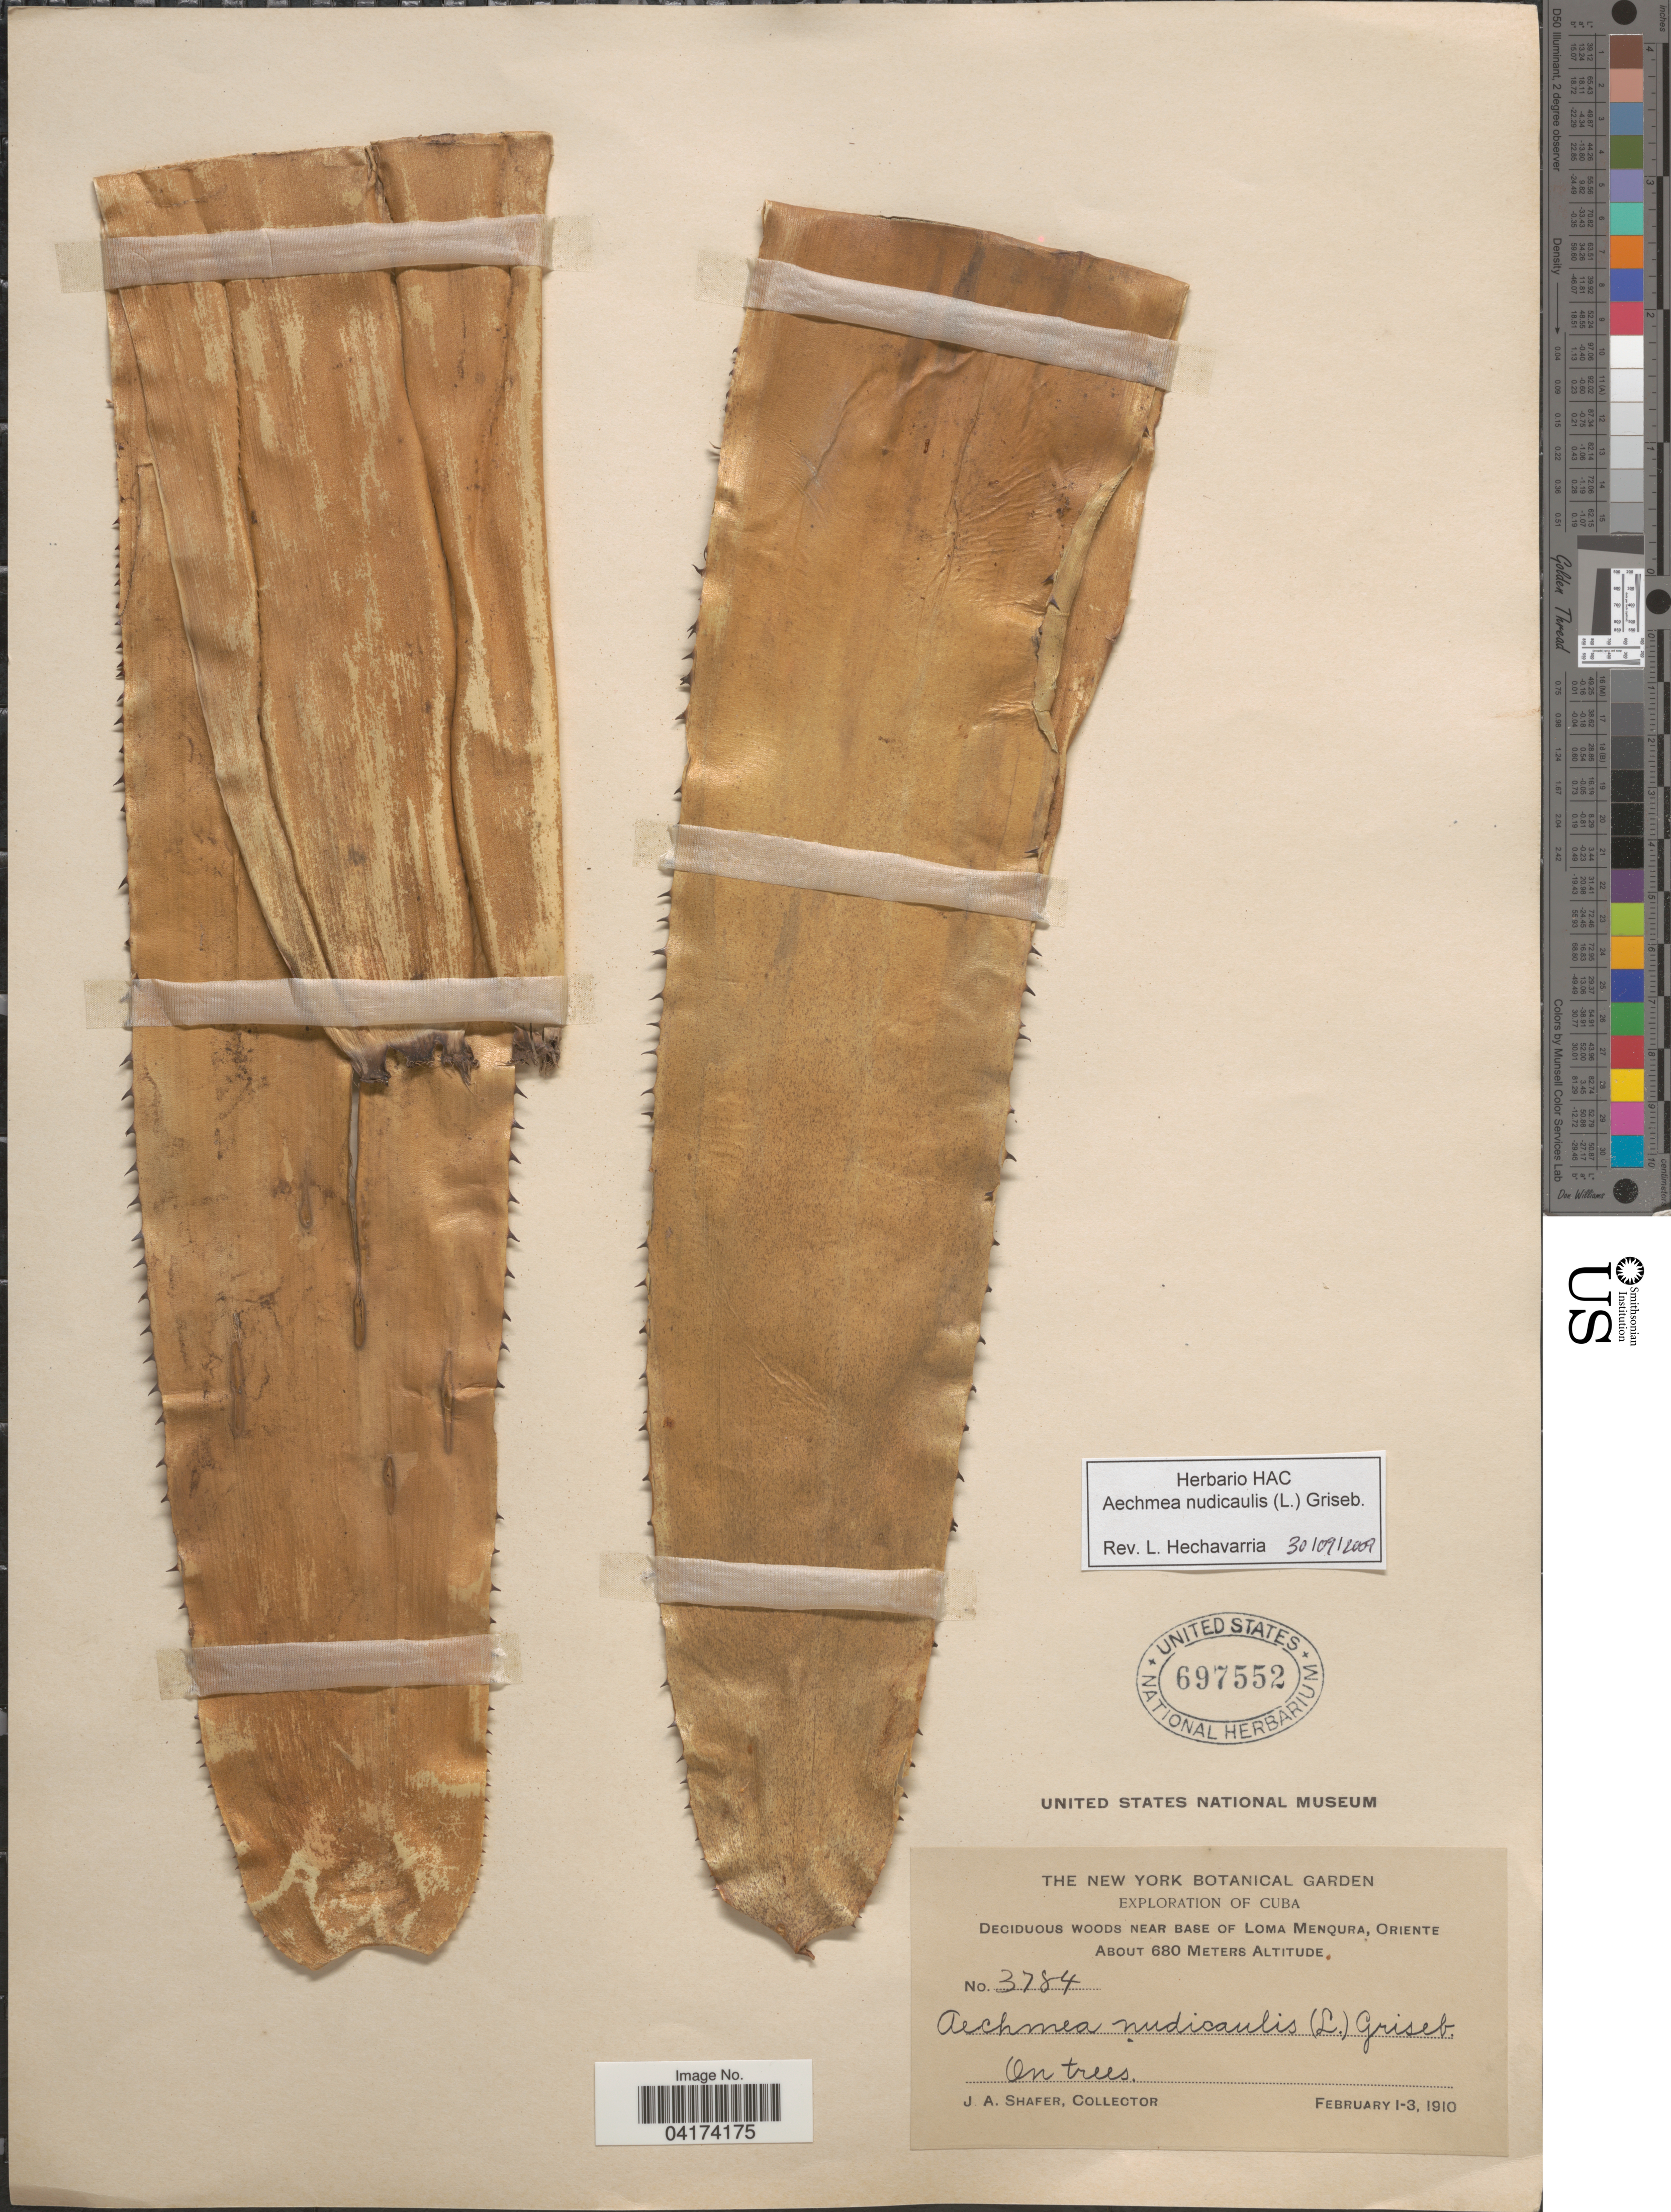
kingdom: Plantae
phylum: Tracheophyta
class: Liliopsida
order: Poales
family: Bromeliaceae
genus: Aechmea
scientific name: Aechmea nudicaulis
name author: (L.) Griseb.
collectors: J. A. Shafer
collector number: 3784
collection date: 1910-02-01/1910-02-03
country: Cuba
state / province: Oriente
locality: Exploration of Cuba. Deciduous woods near base of Loma Menqura.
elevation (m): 680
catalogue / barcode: US 697552